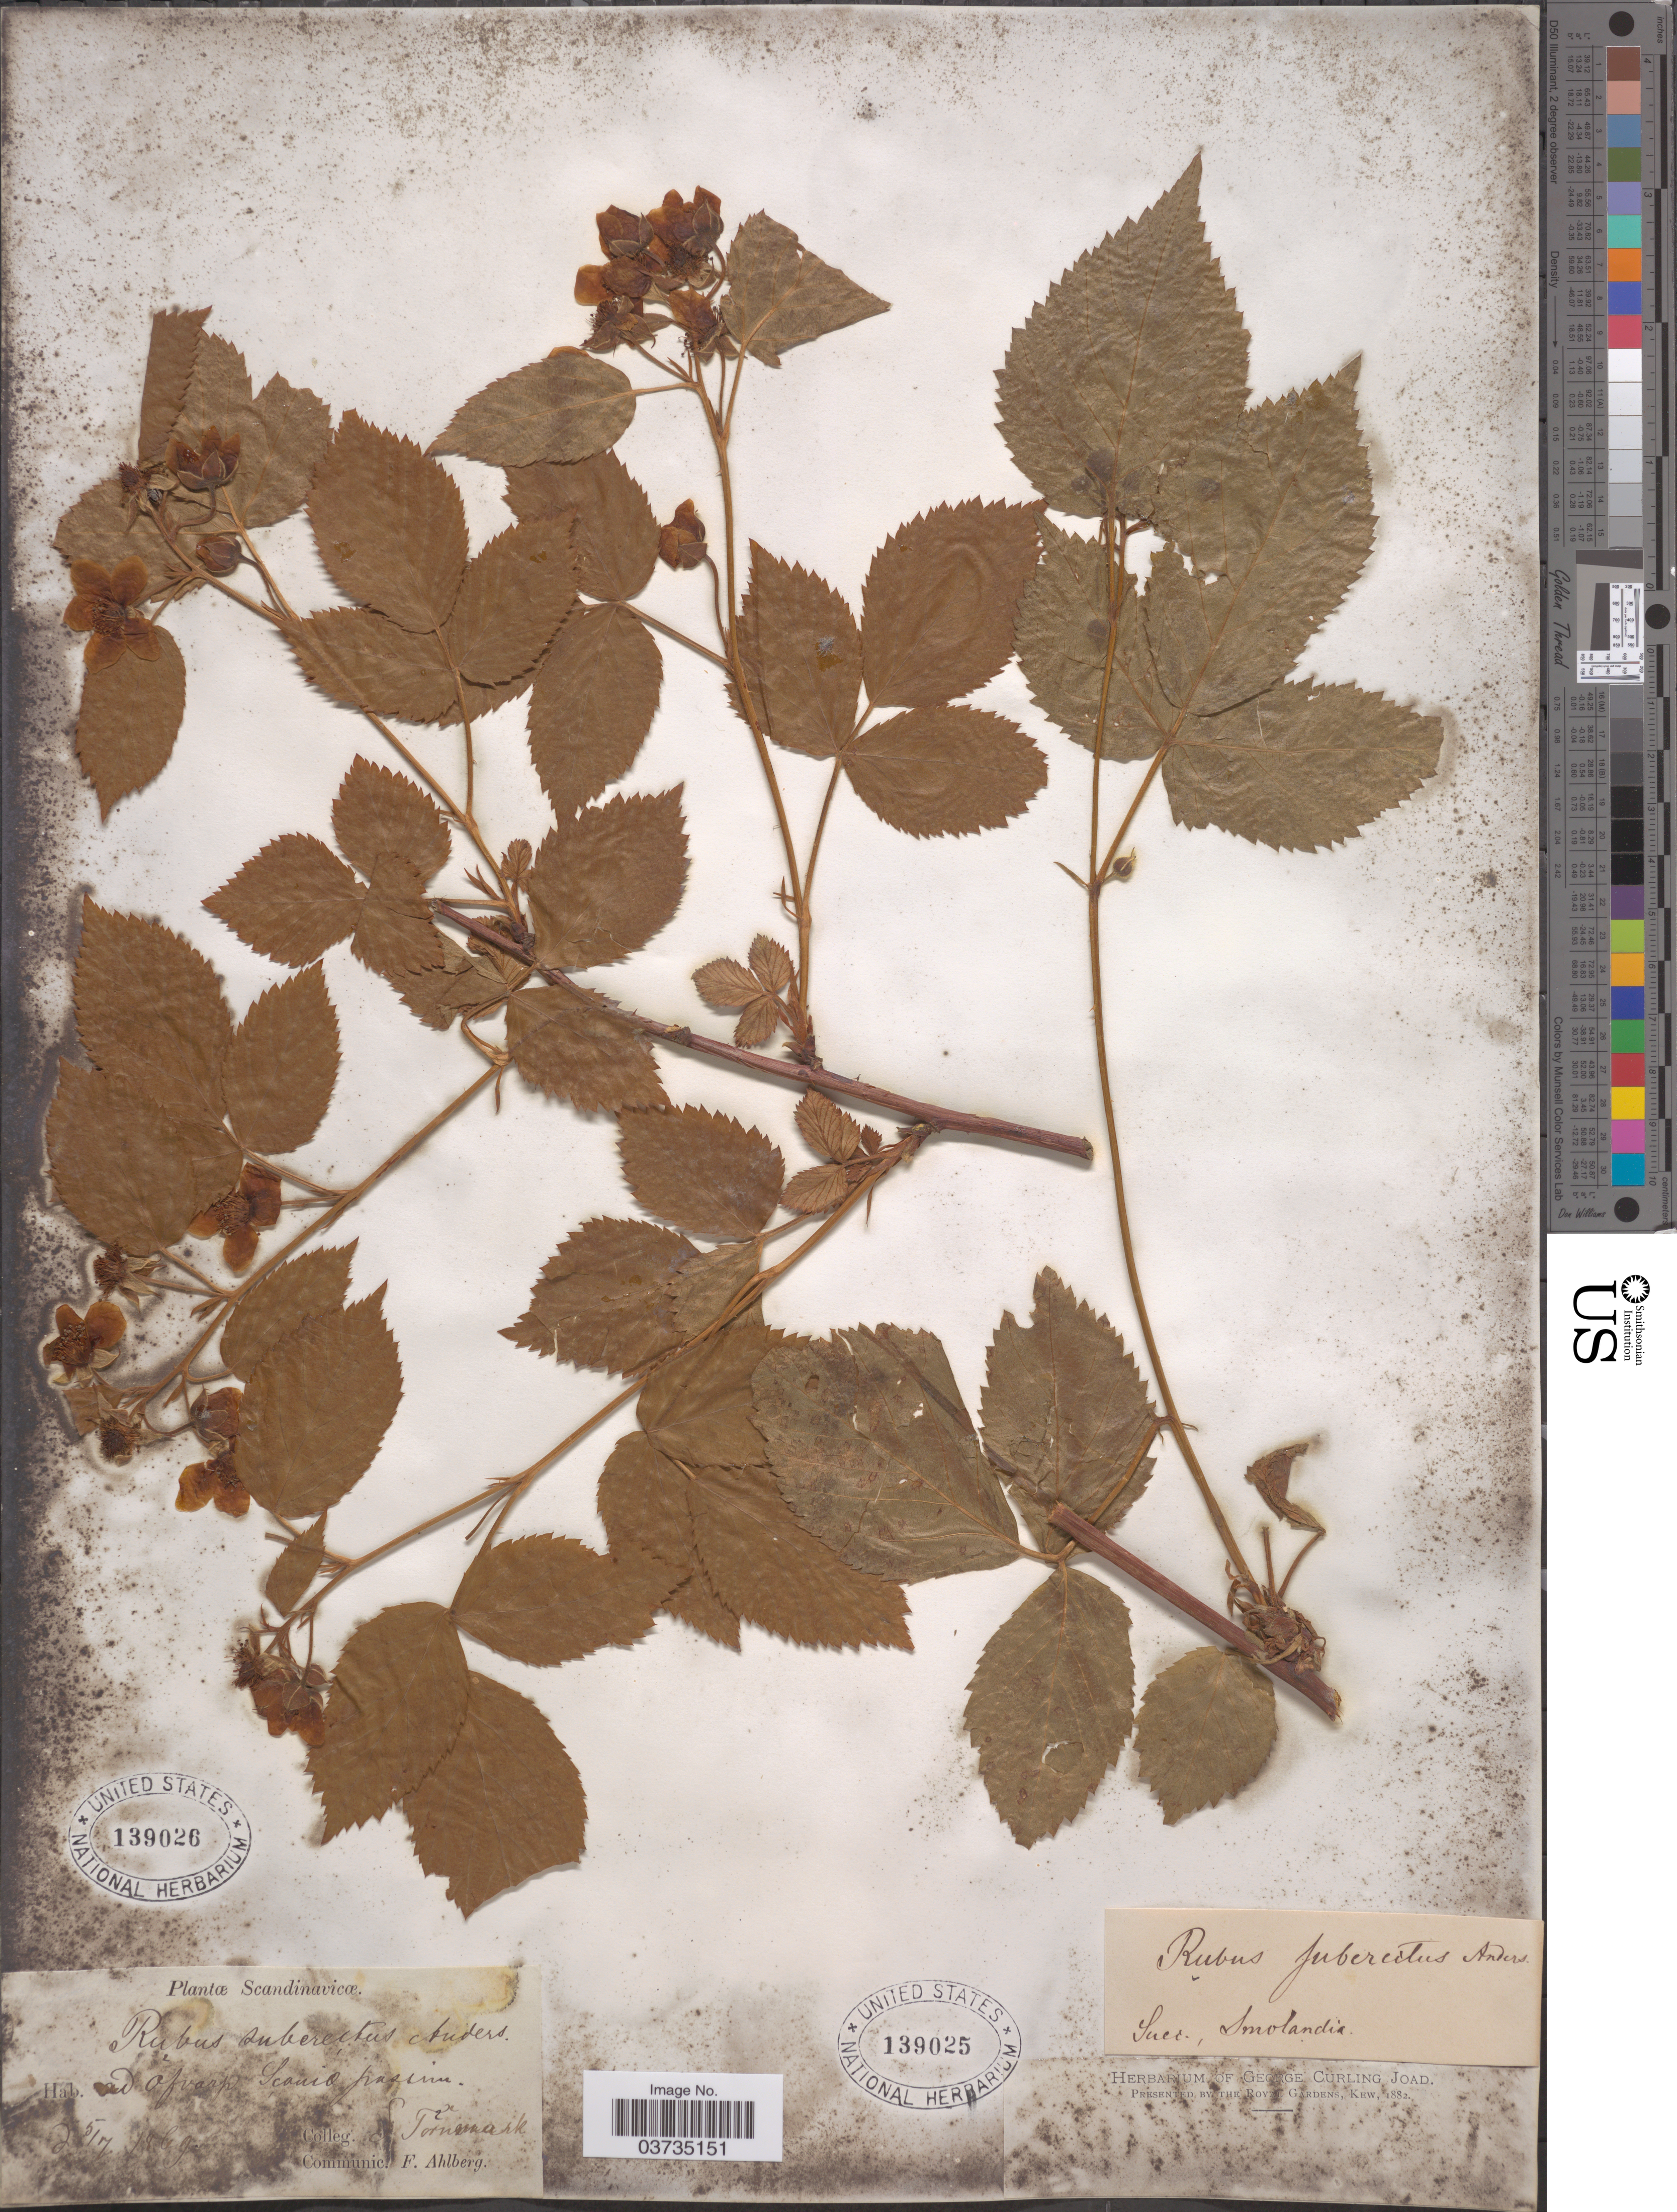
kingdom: Plantae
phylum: Tracheophyta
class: Magnoliopsida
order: Rosales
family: Rosaceae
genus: Rubus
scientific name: Rubus suberectus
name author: G. Anderson ex Sm.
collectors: ex herb. George Curling Joad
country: Sweden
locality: Suec., Smolandia.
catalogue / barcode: US 139025-2